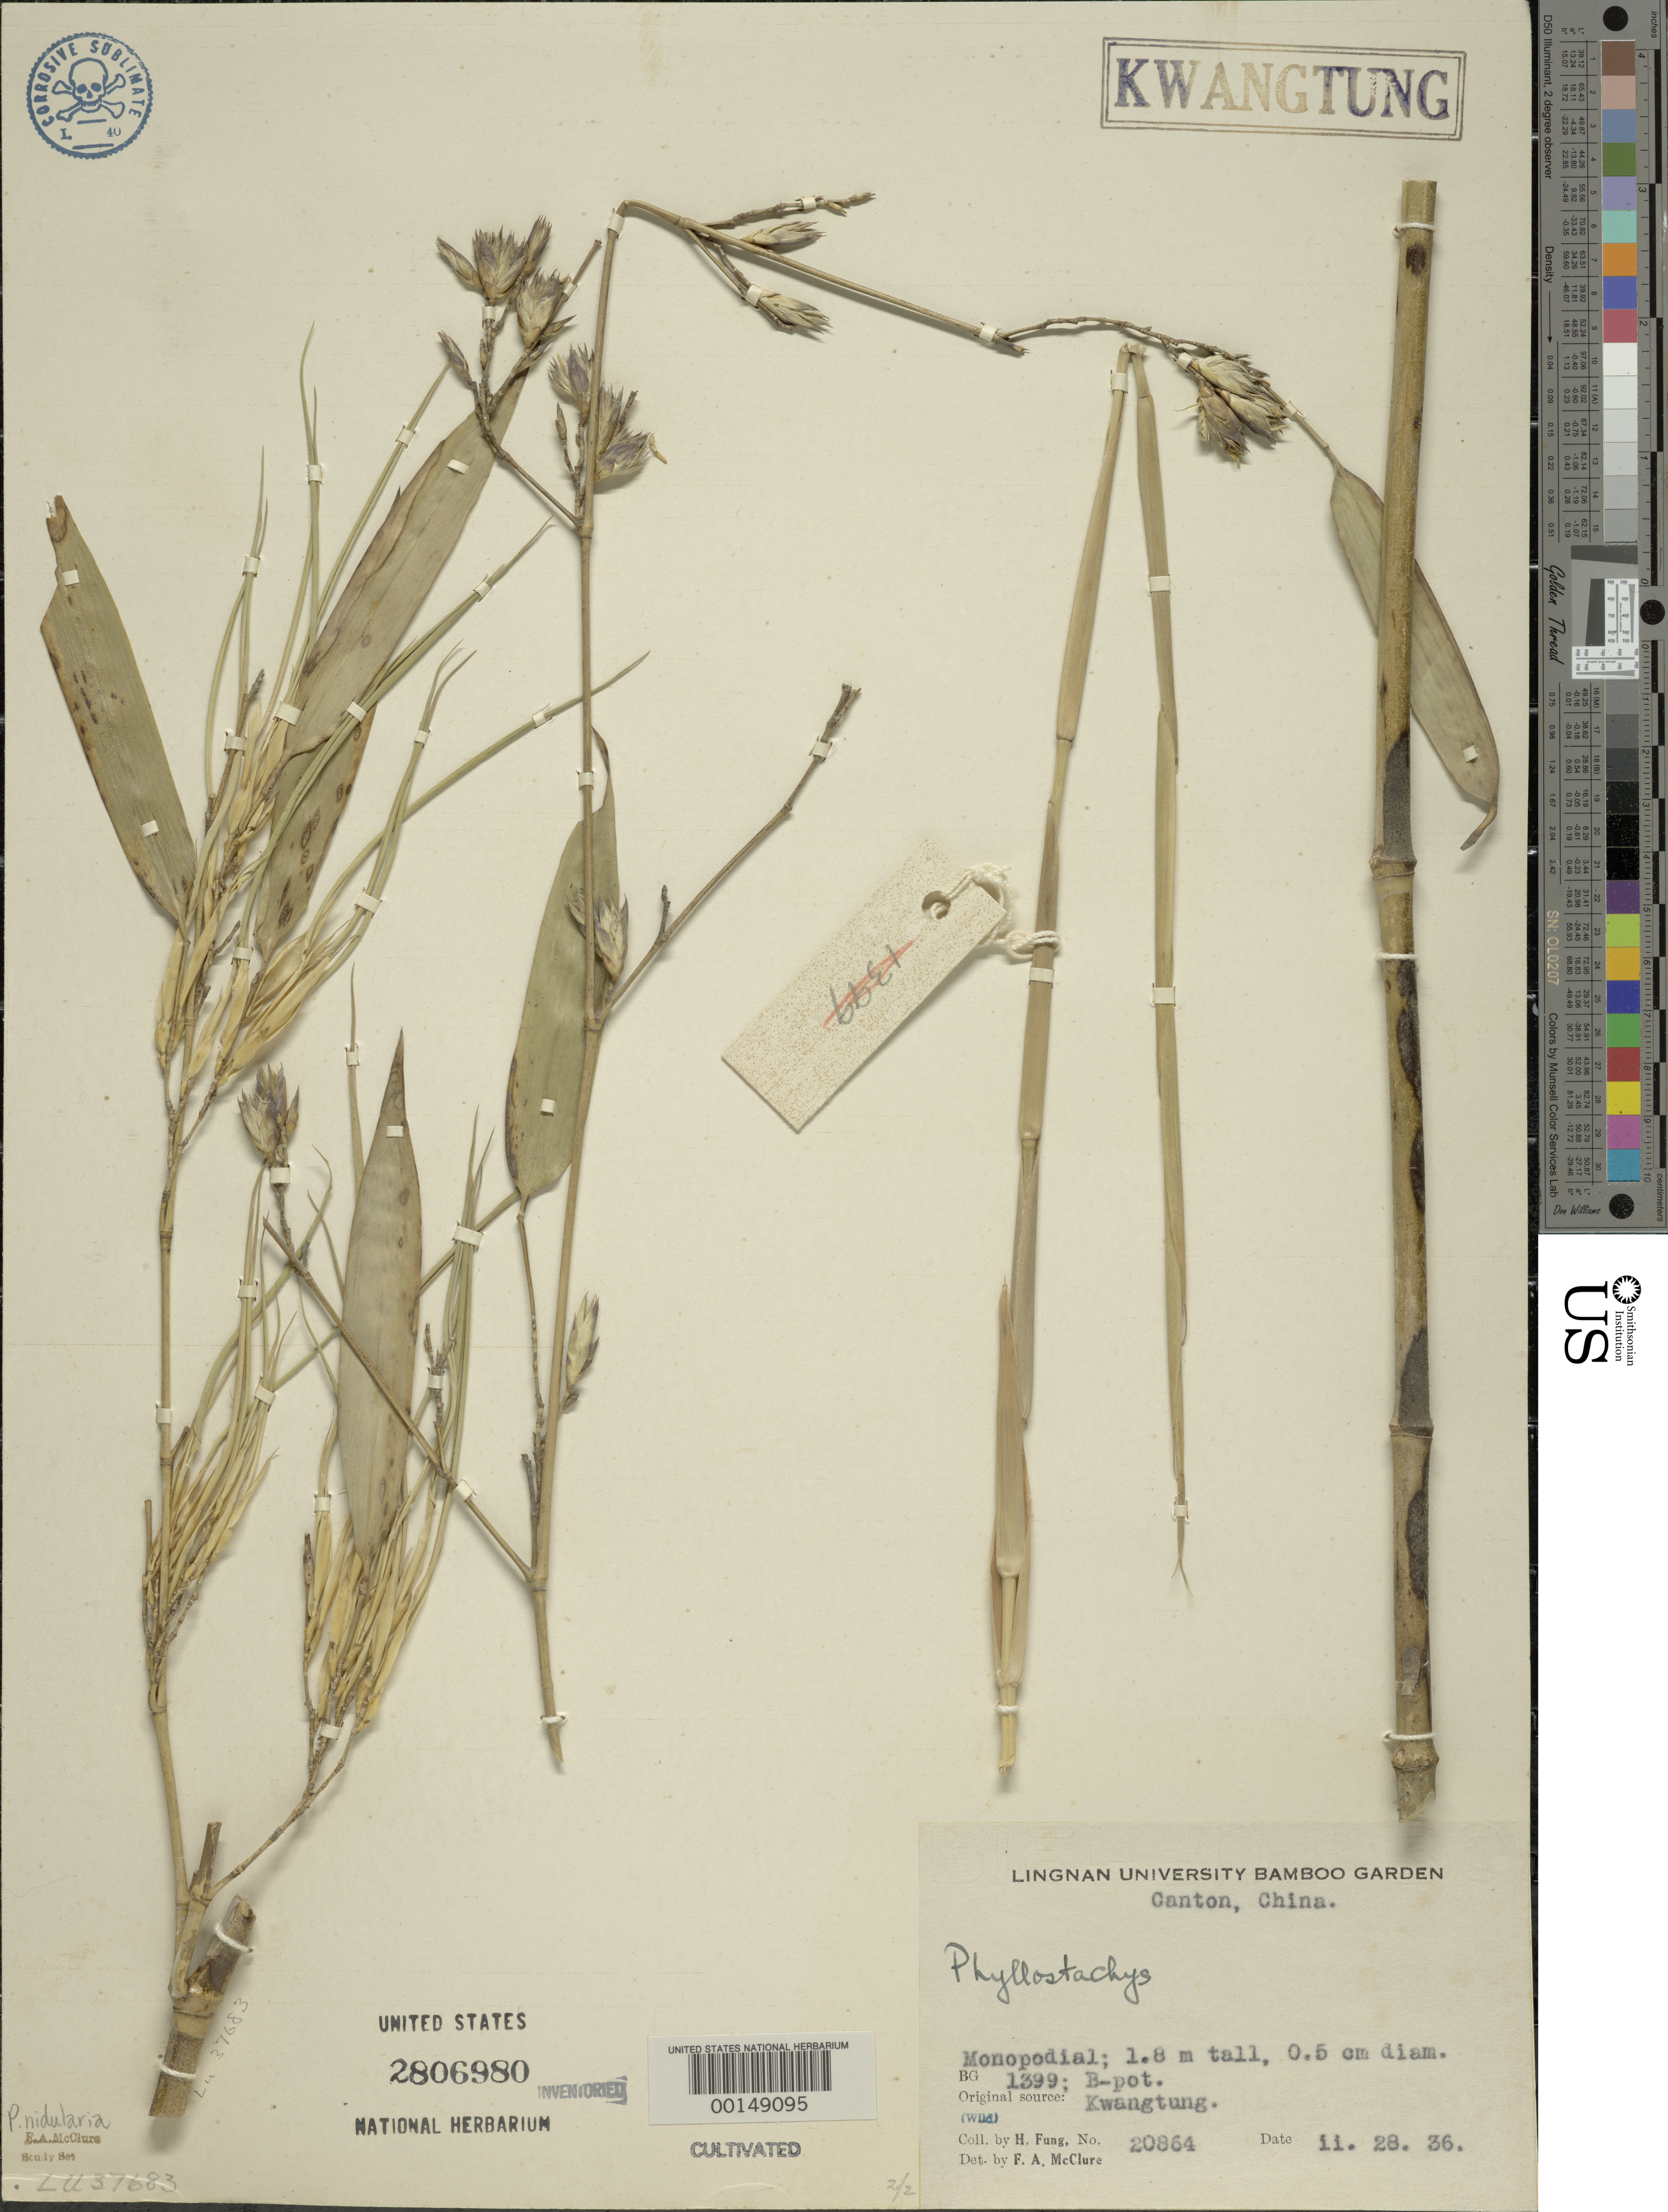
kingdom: Plantae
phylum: Tracheophyta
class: Liliopsida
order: Poales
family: Poaceae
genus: Phyllostachys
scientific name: Phyllostachys nidularia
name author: Munro ex Fenzi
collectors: H. L. Fung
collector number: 20864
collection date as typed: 28 Feb 1936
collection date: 1936-02-28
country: China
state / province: Guangdong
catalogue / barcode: US 2806980